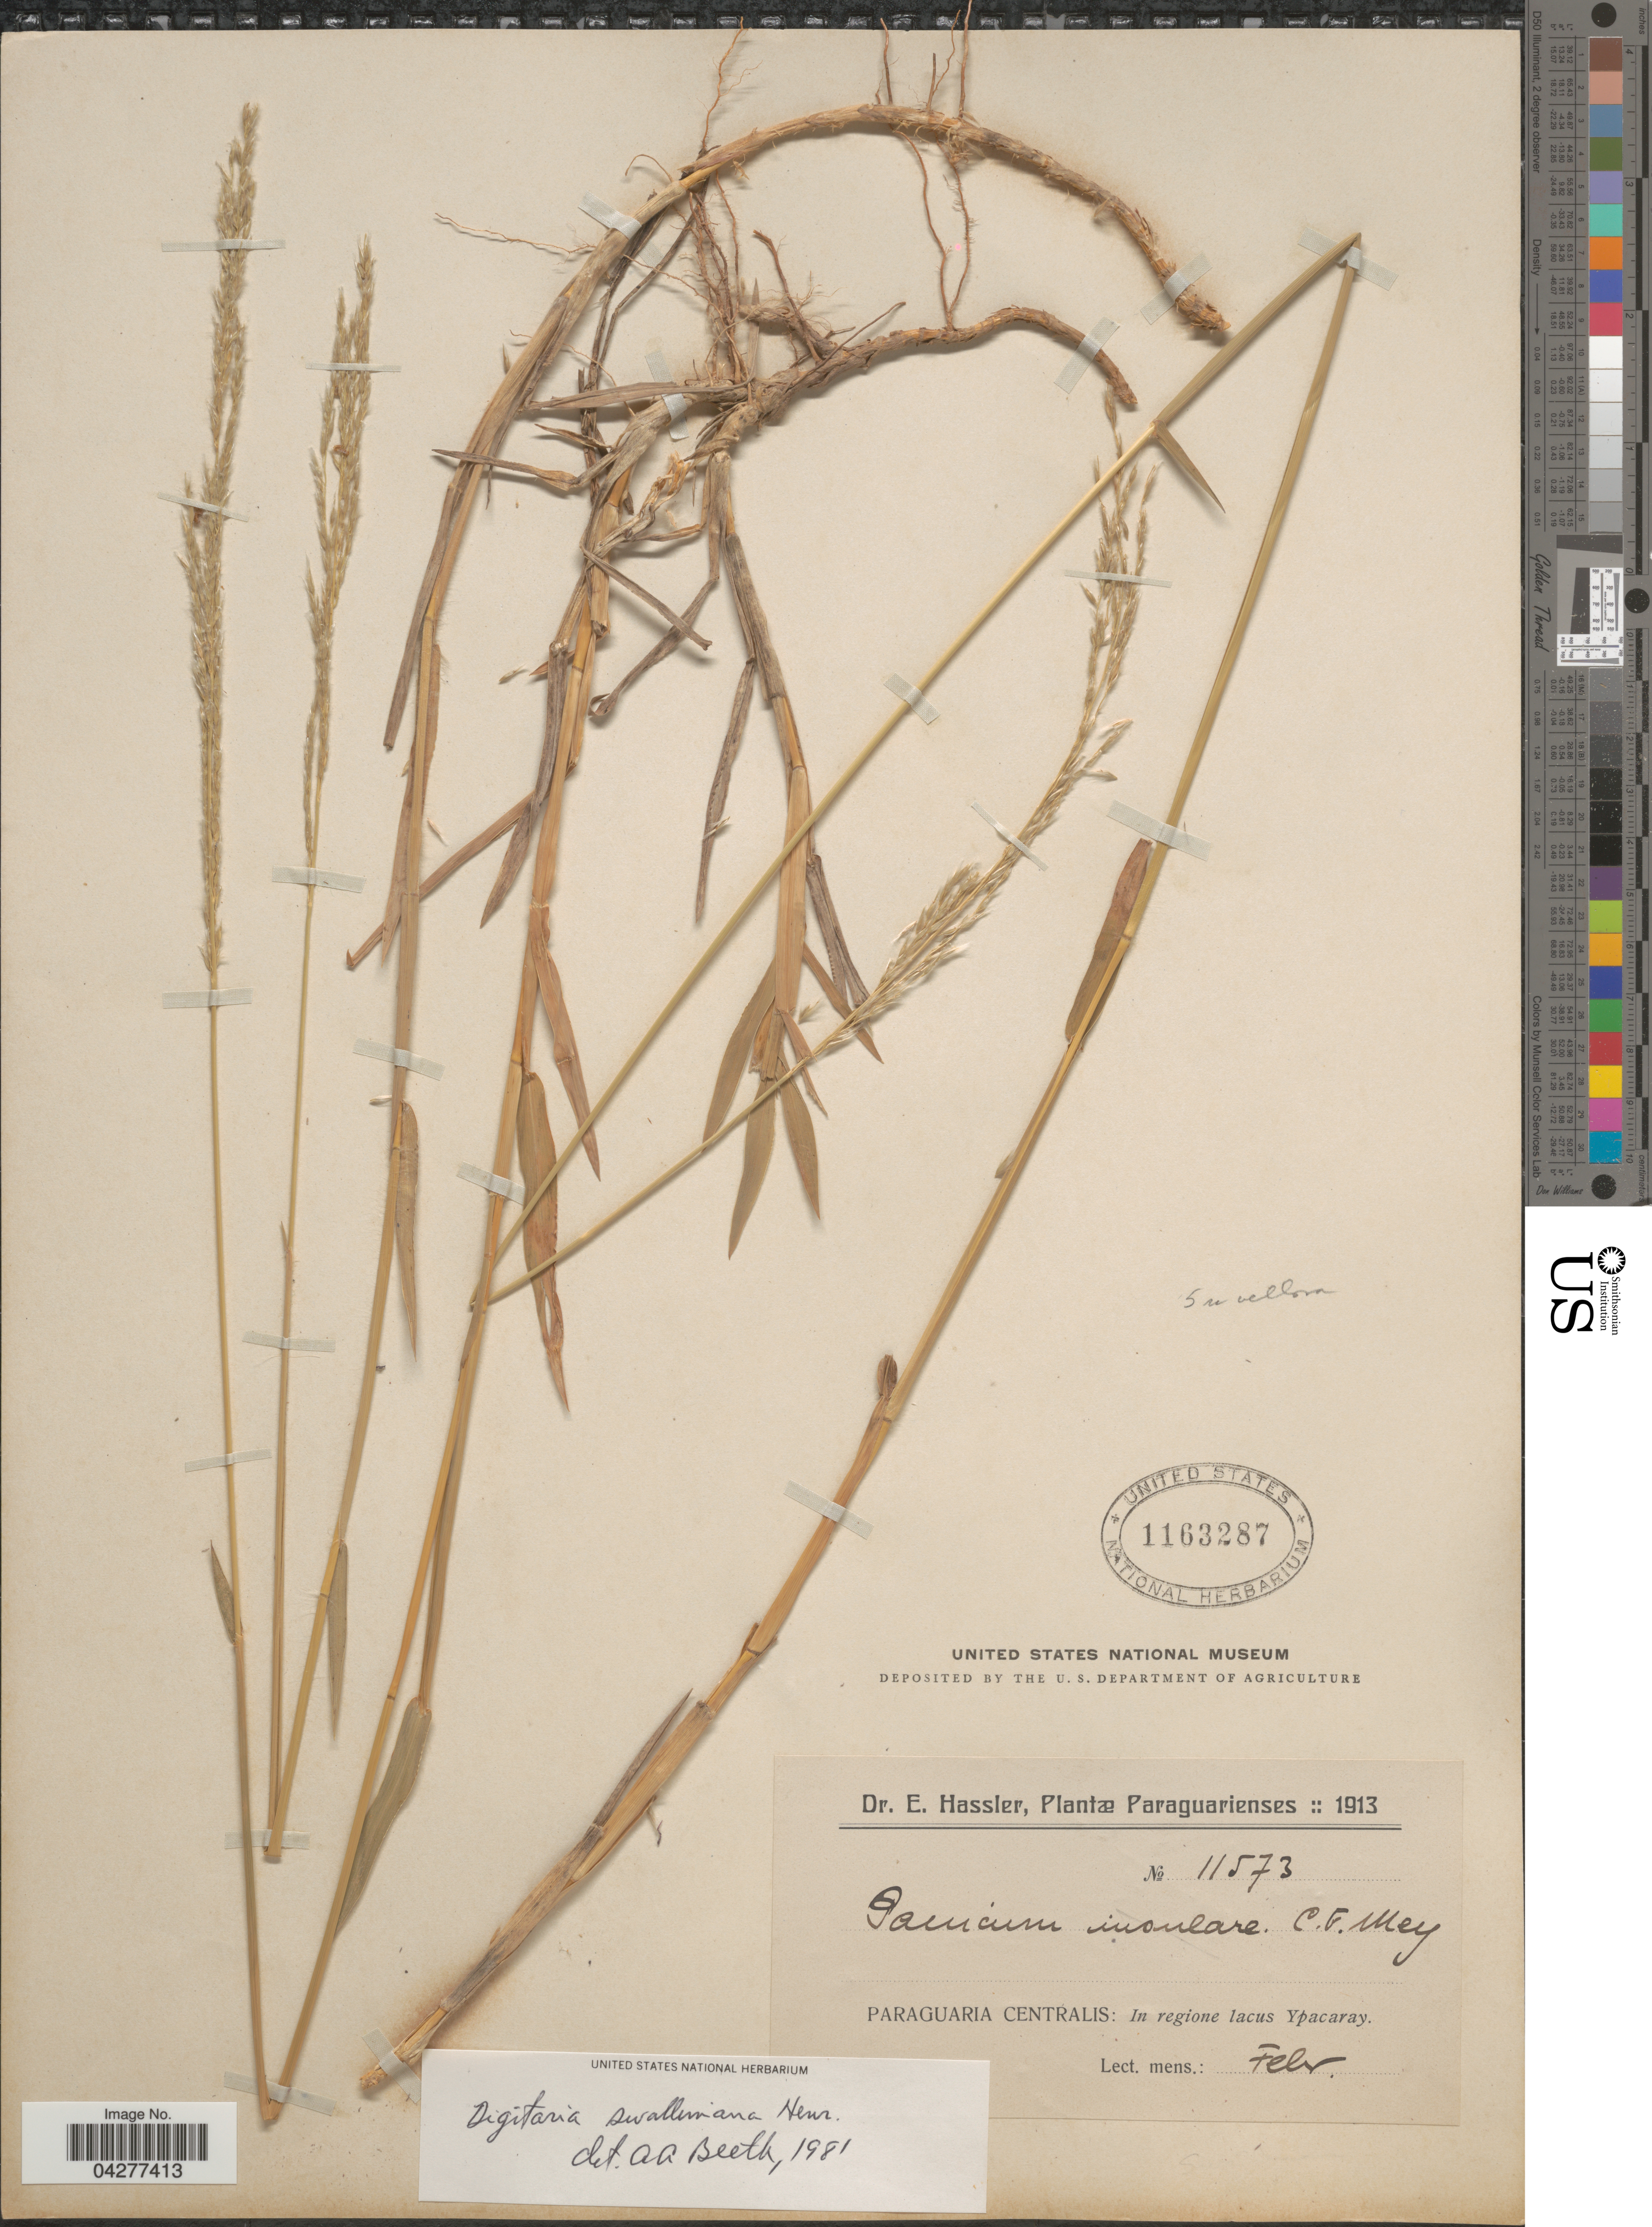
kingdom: Plantae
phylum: Tracheophyta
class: Liliopsida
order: Poales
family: Poaceae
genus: Digitaria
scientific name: Digitaria swalleniana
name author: Henr.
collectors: E. Hassler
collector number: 11573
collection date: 1913-02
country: Paraguay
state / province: Paraguari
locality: Paraguaria Centralis: In regione lacus Ypacaray.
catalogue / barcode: US 1163287